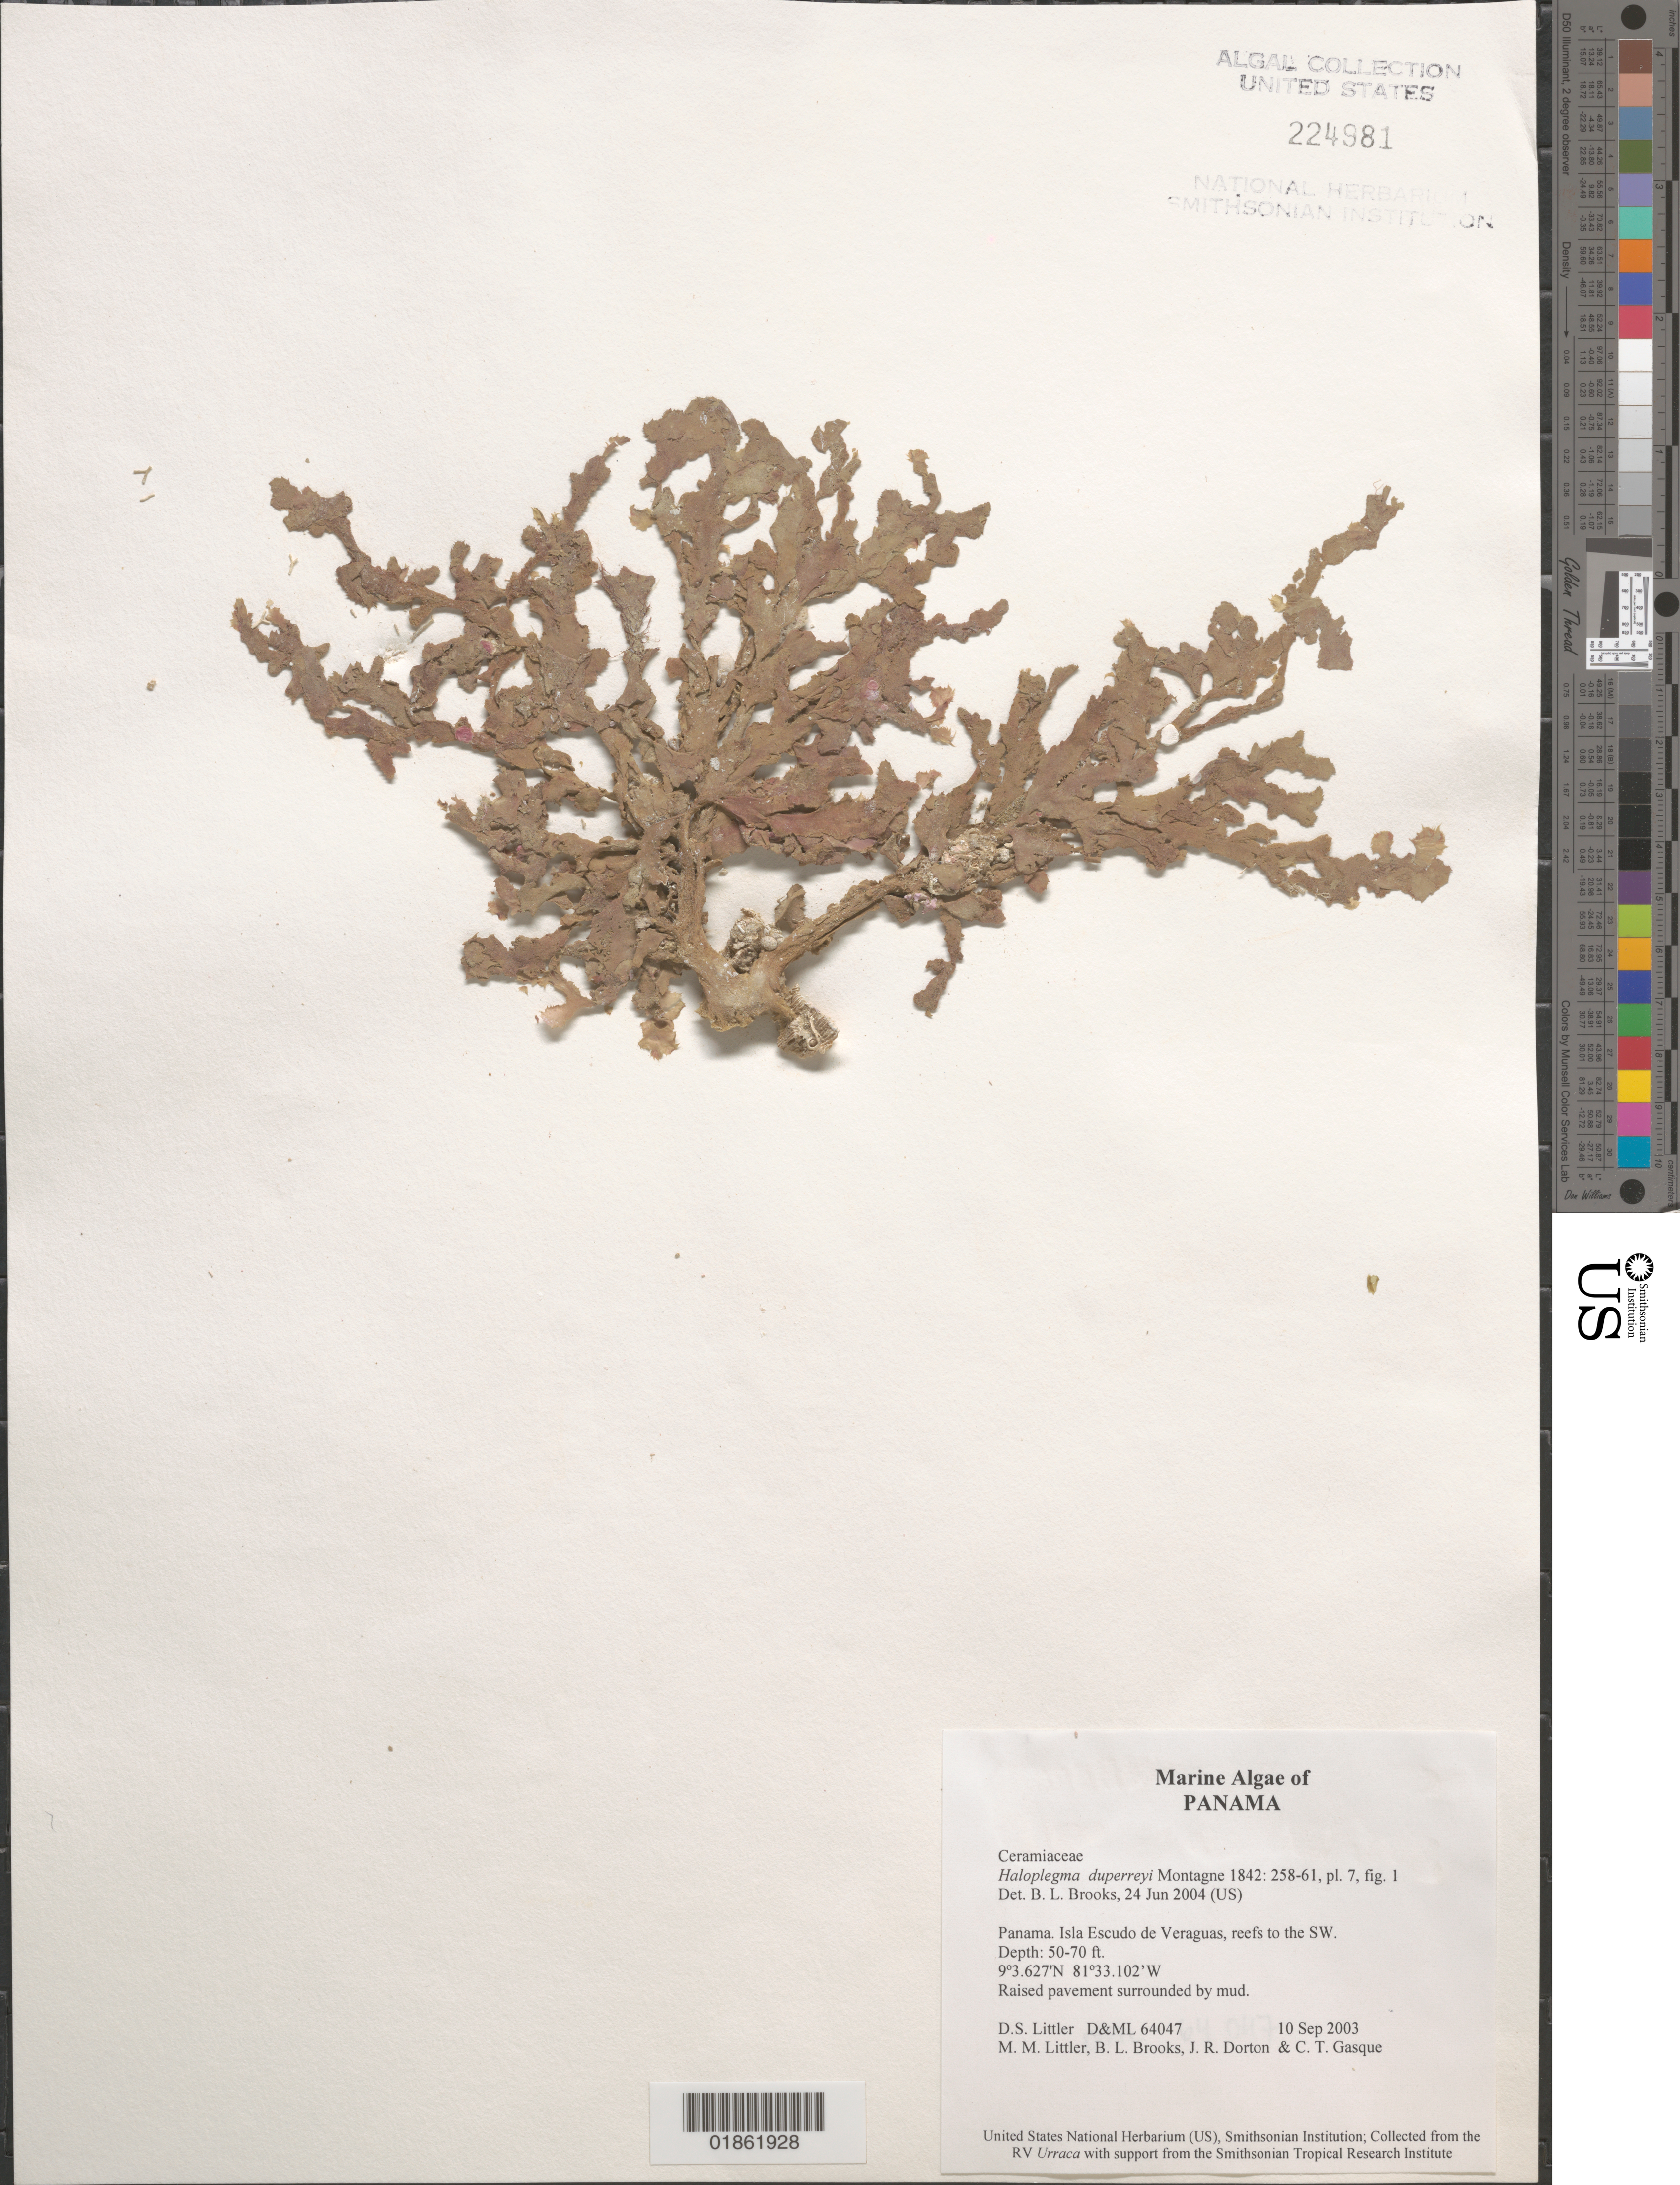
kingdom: Plantae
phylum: Rhodophyta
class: Florideophyceae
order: Ceramiales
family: Wrangeliaceae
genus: Haloplegma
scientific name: Haloplegma sp.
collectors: M. M. Littler, D. S. Littler & B. Brooks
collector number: D&ML 64047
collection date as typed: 10 Sep 2003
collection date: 2003-09-10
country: Panama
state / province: Bocas del Toro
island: Escudo de Veraguas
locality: Reefs to southeast of Escudo de Veraguas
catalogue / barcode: US 224981